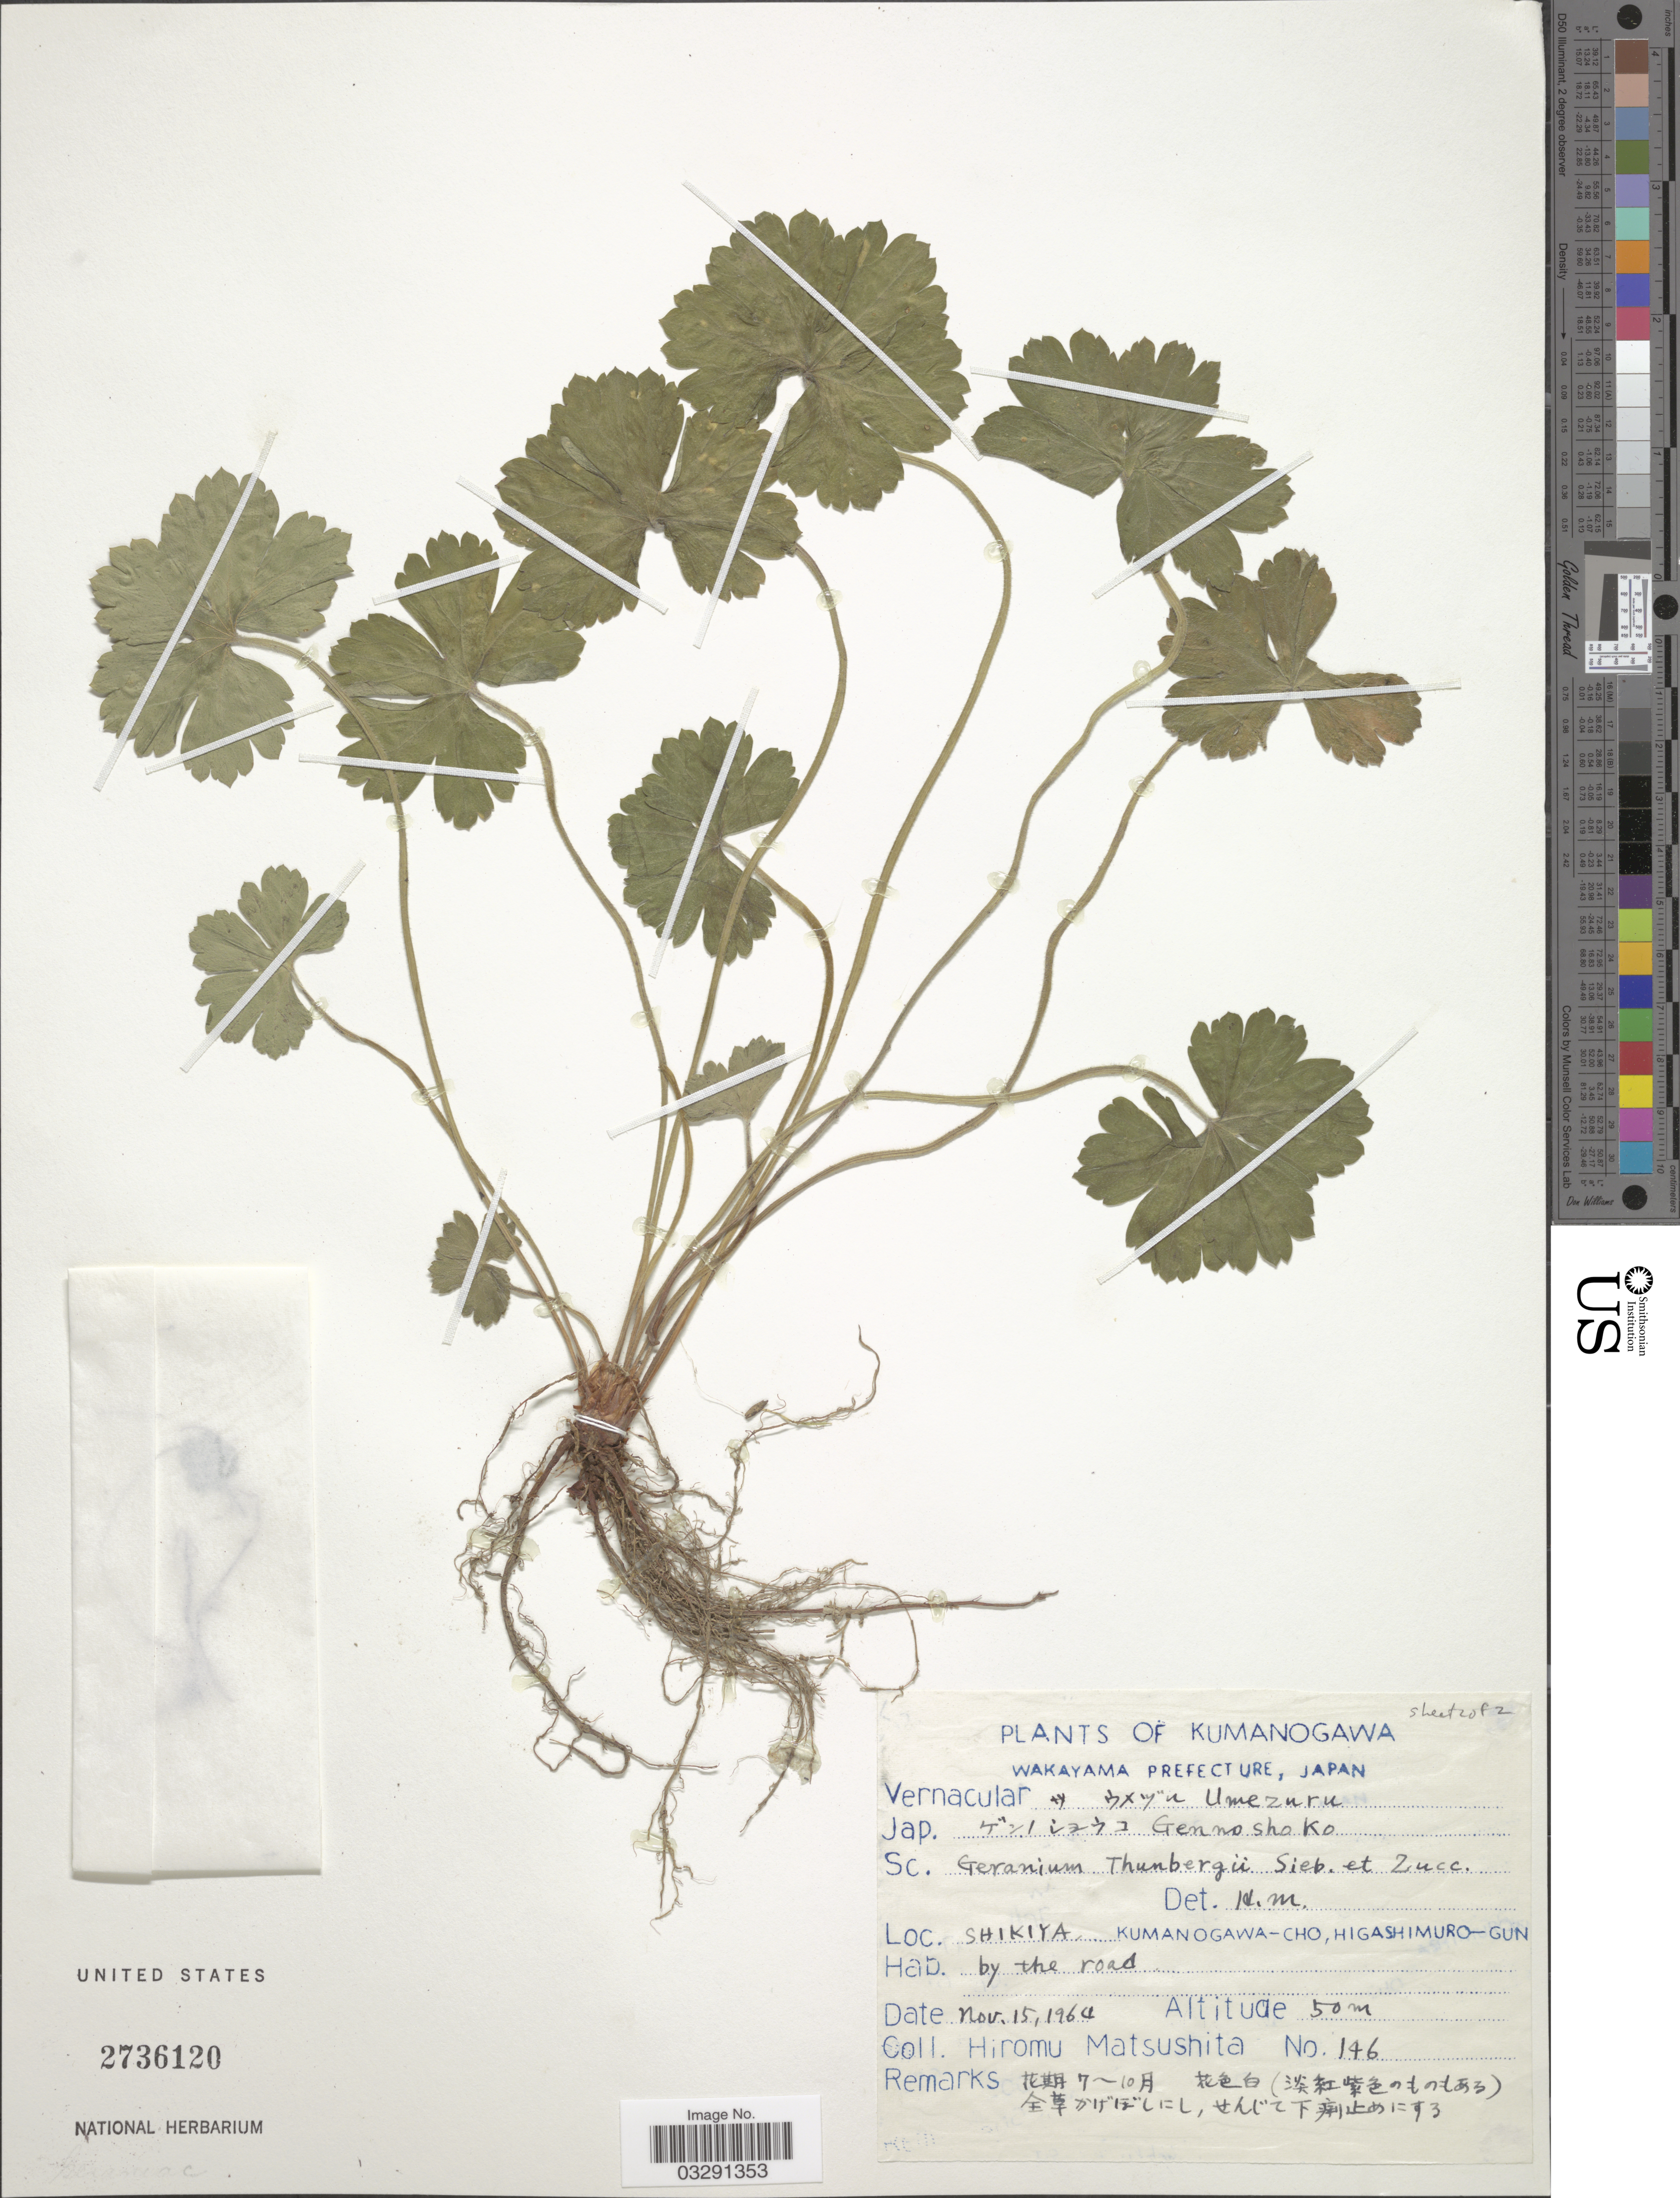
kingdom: Plantae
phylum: Tracheophyta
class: Magnoliopsida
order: Geraniales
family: Geraniaceae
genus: Geranium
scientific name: Geranium thunbergii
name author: Siebold ex Lindl. & Paxton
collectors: H. Matsushita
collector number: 146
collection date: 1964-11-15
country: Japan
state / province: Wakayama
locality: Kumanogawa, Wakayama Prefecture, Shikiya, Kumanogawa-Cho, Higashimuro-Gun.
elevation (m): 50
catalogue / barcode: US 2736120